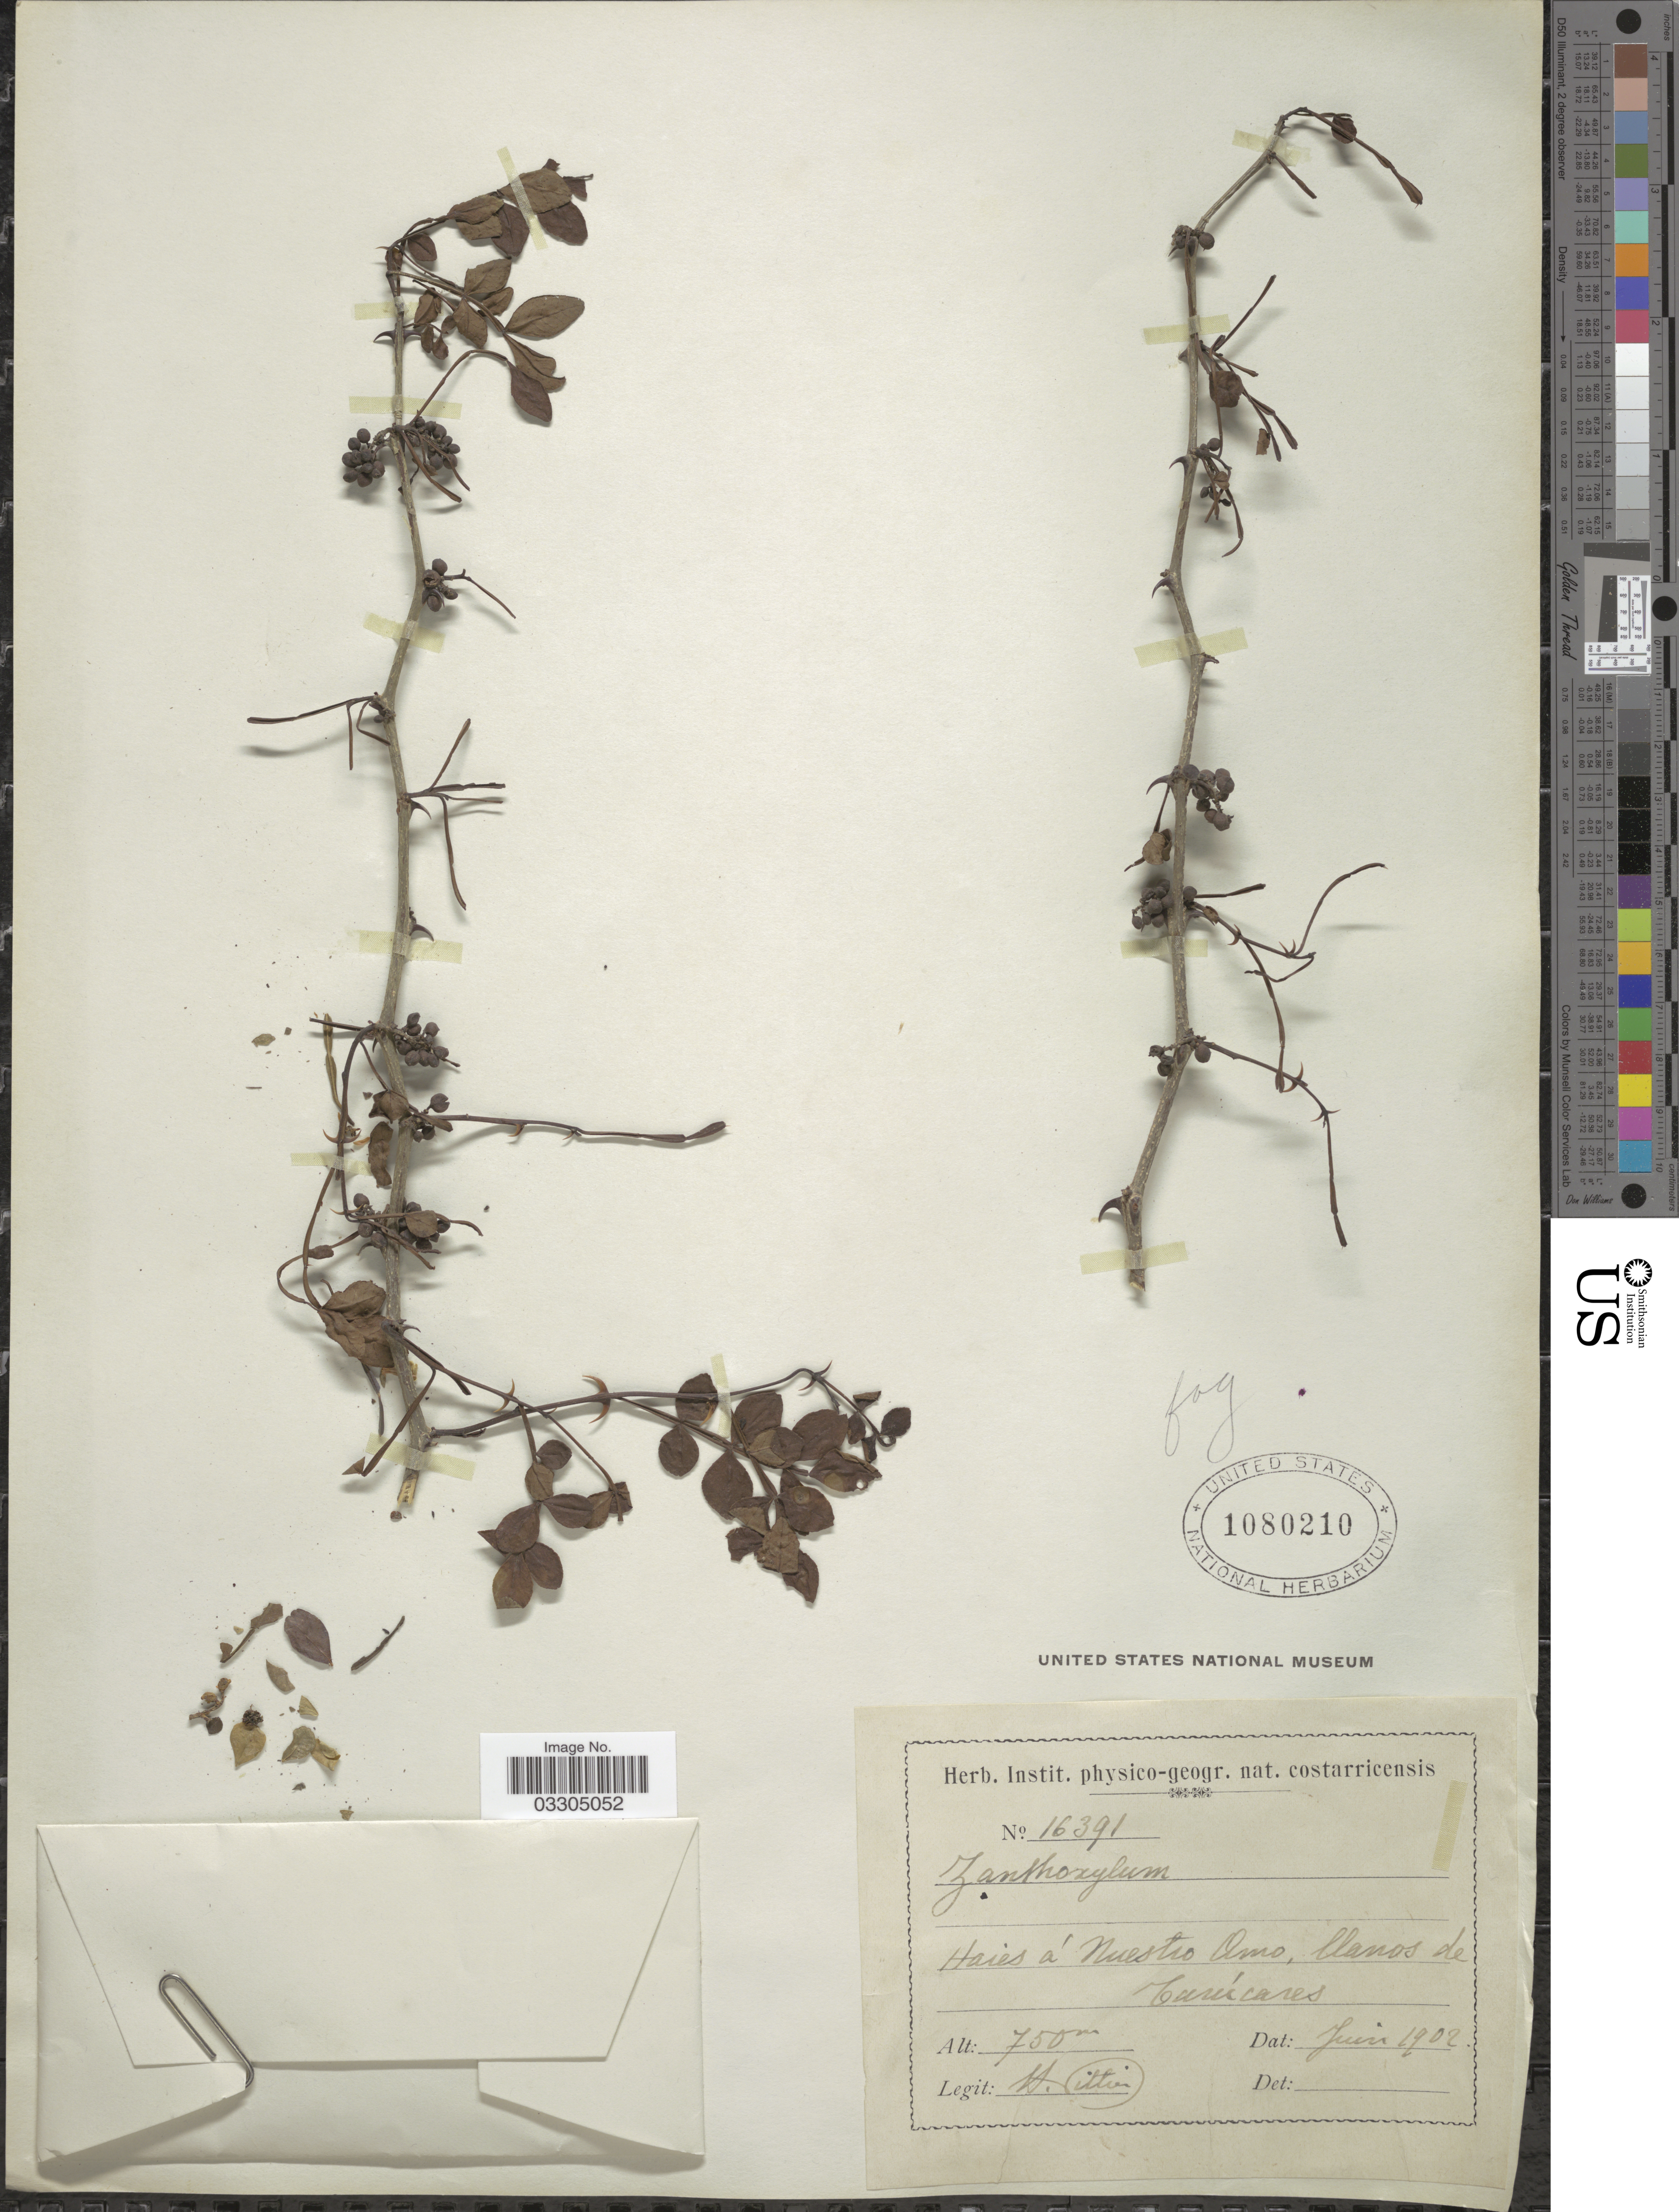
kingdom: Plantae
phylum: Tracheophyta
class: Magnoliopsida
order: Sapindales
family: Rutaceae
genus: Zanthoxylum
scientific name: Zanthoxylum fagara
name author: (L.) Sarg.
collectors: H. F. Pittier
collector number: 16391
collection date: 1902-06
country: Costa Rica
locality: Haies á Nuestro Amo, llanos de Turúcares.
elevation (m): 750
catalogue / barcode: US 1080210